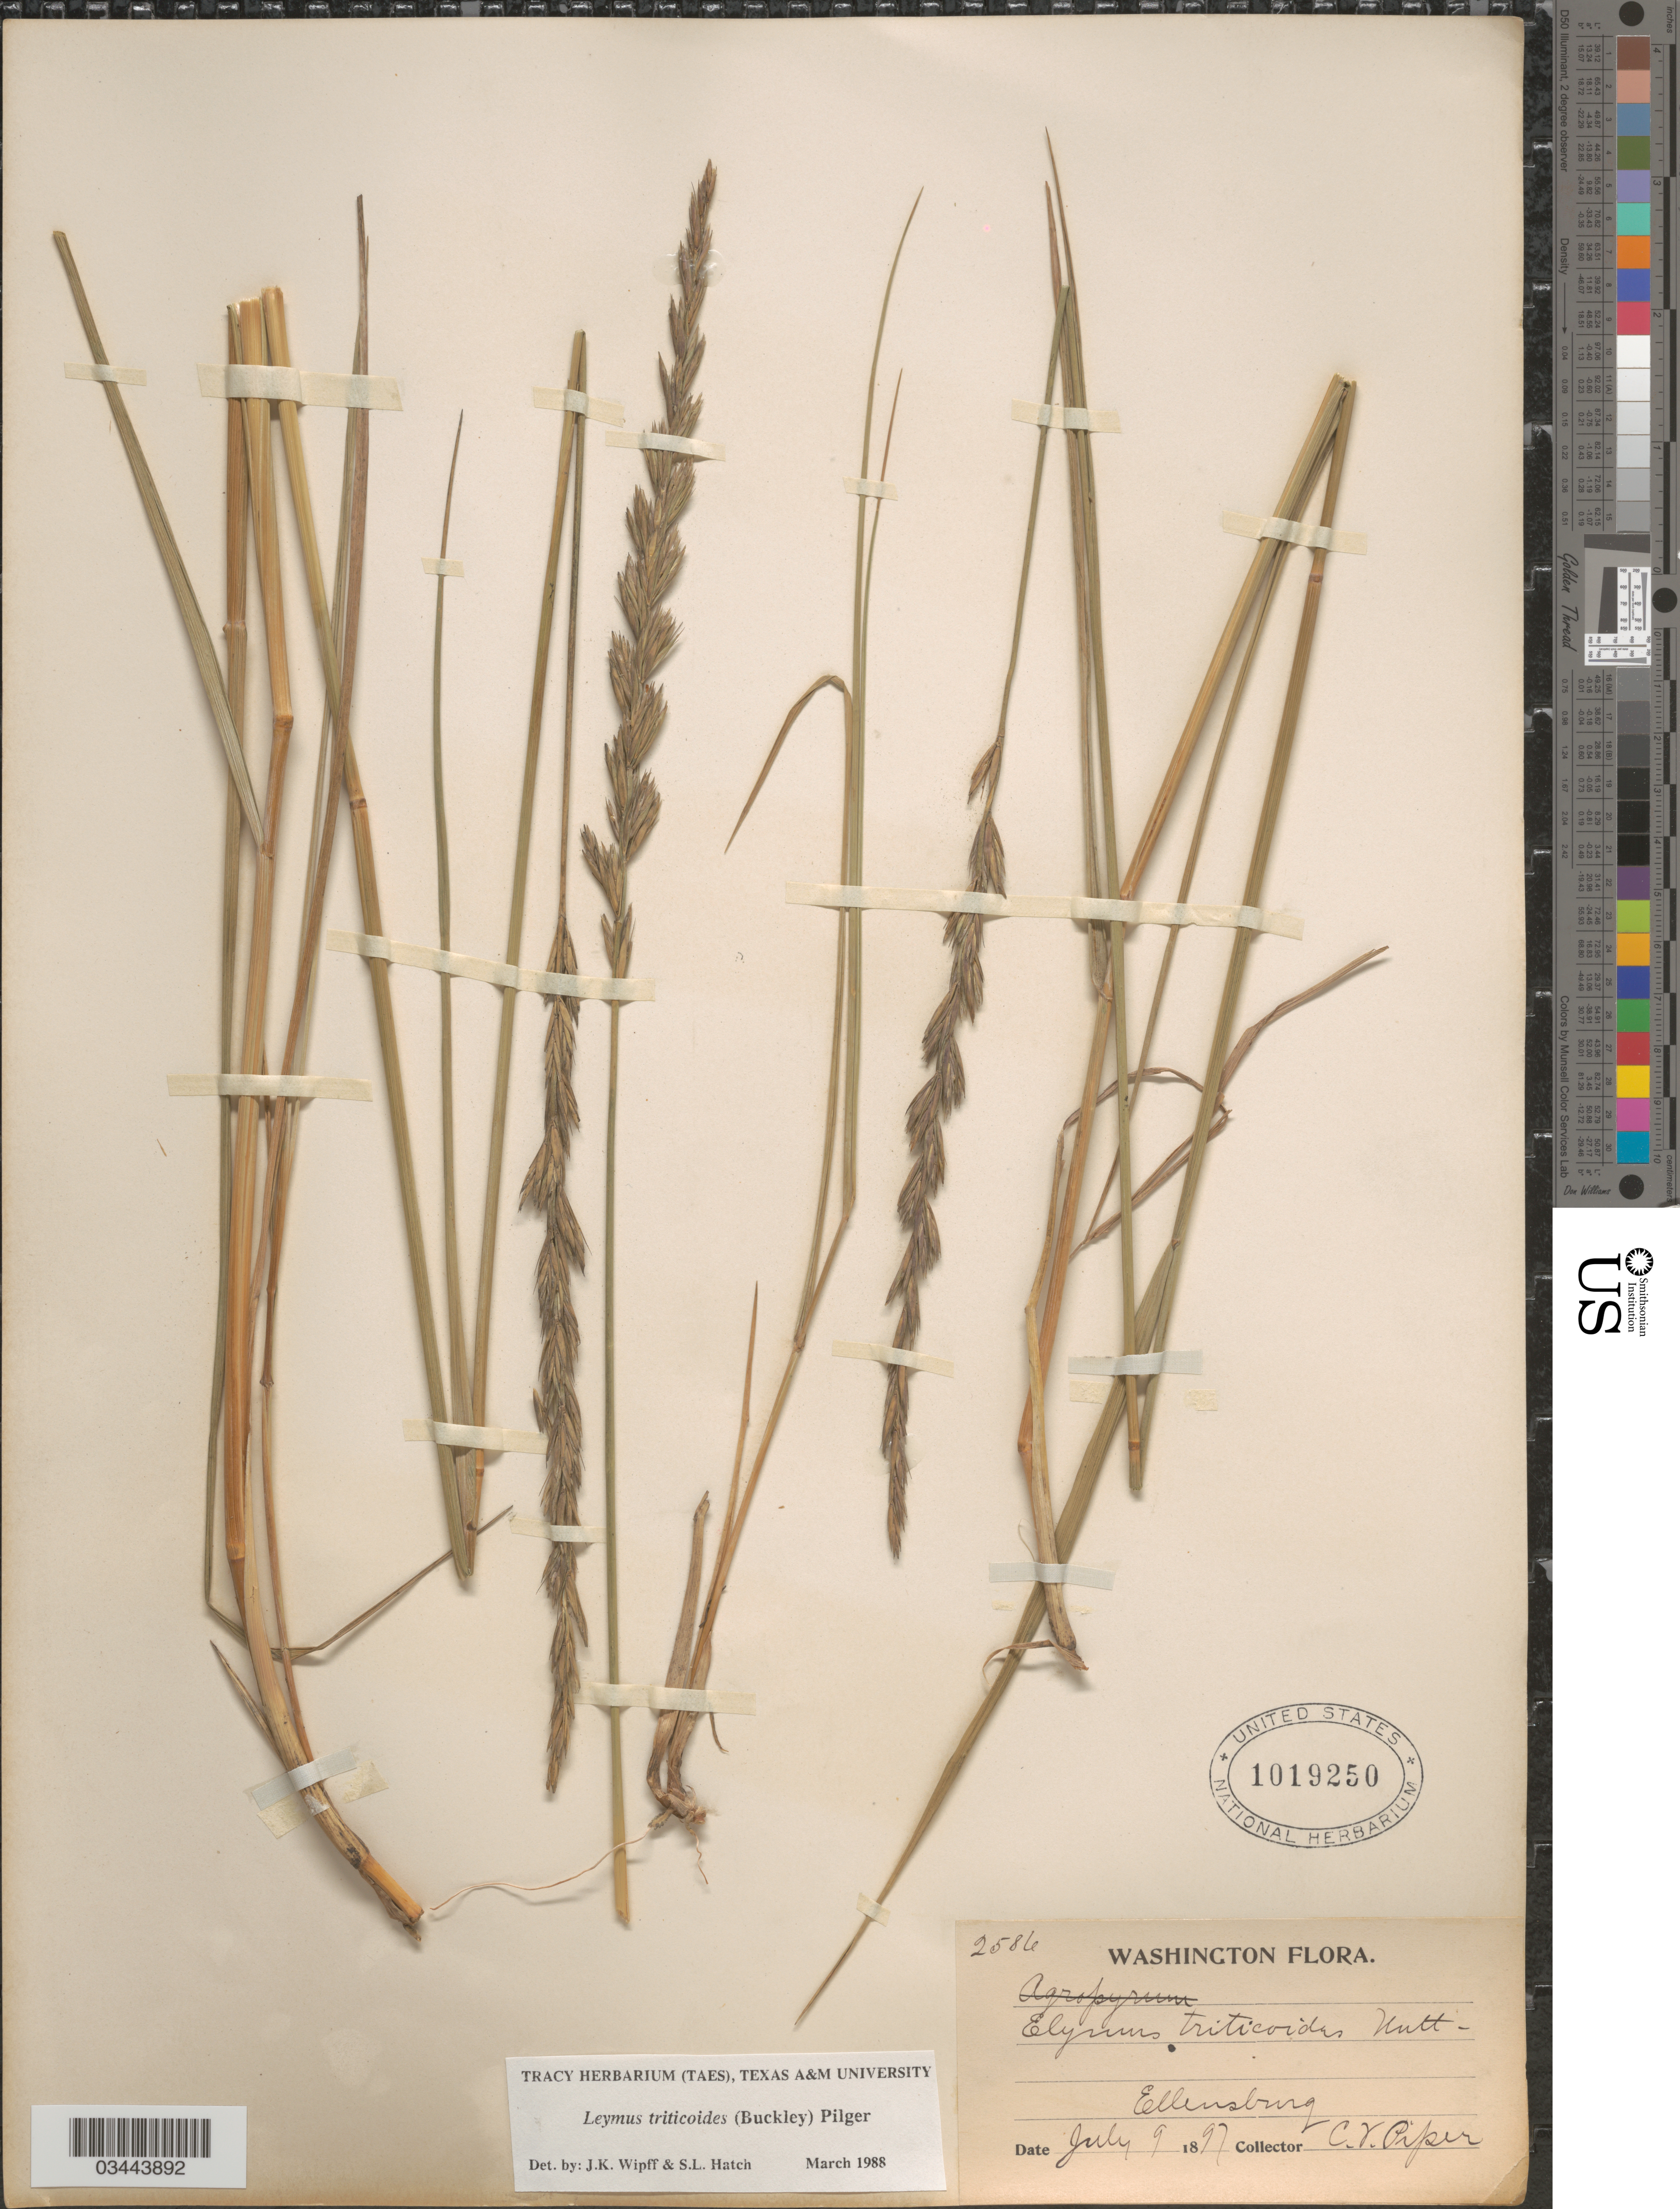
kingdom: Plantae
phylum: Tracheophyta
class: Liliopsida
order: Poales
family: Poaceae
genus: Leymus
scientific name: Leymus triticoides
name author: (Buckley) Pilg.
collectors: C. V. Piper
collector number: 2586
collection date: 1897-07-09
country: United States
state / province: Washington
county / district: Kittitas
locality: Ellensburg.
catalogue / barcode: US 1019250